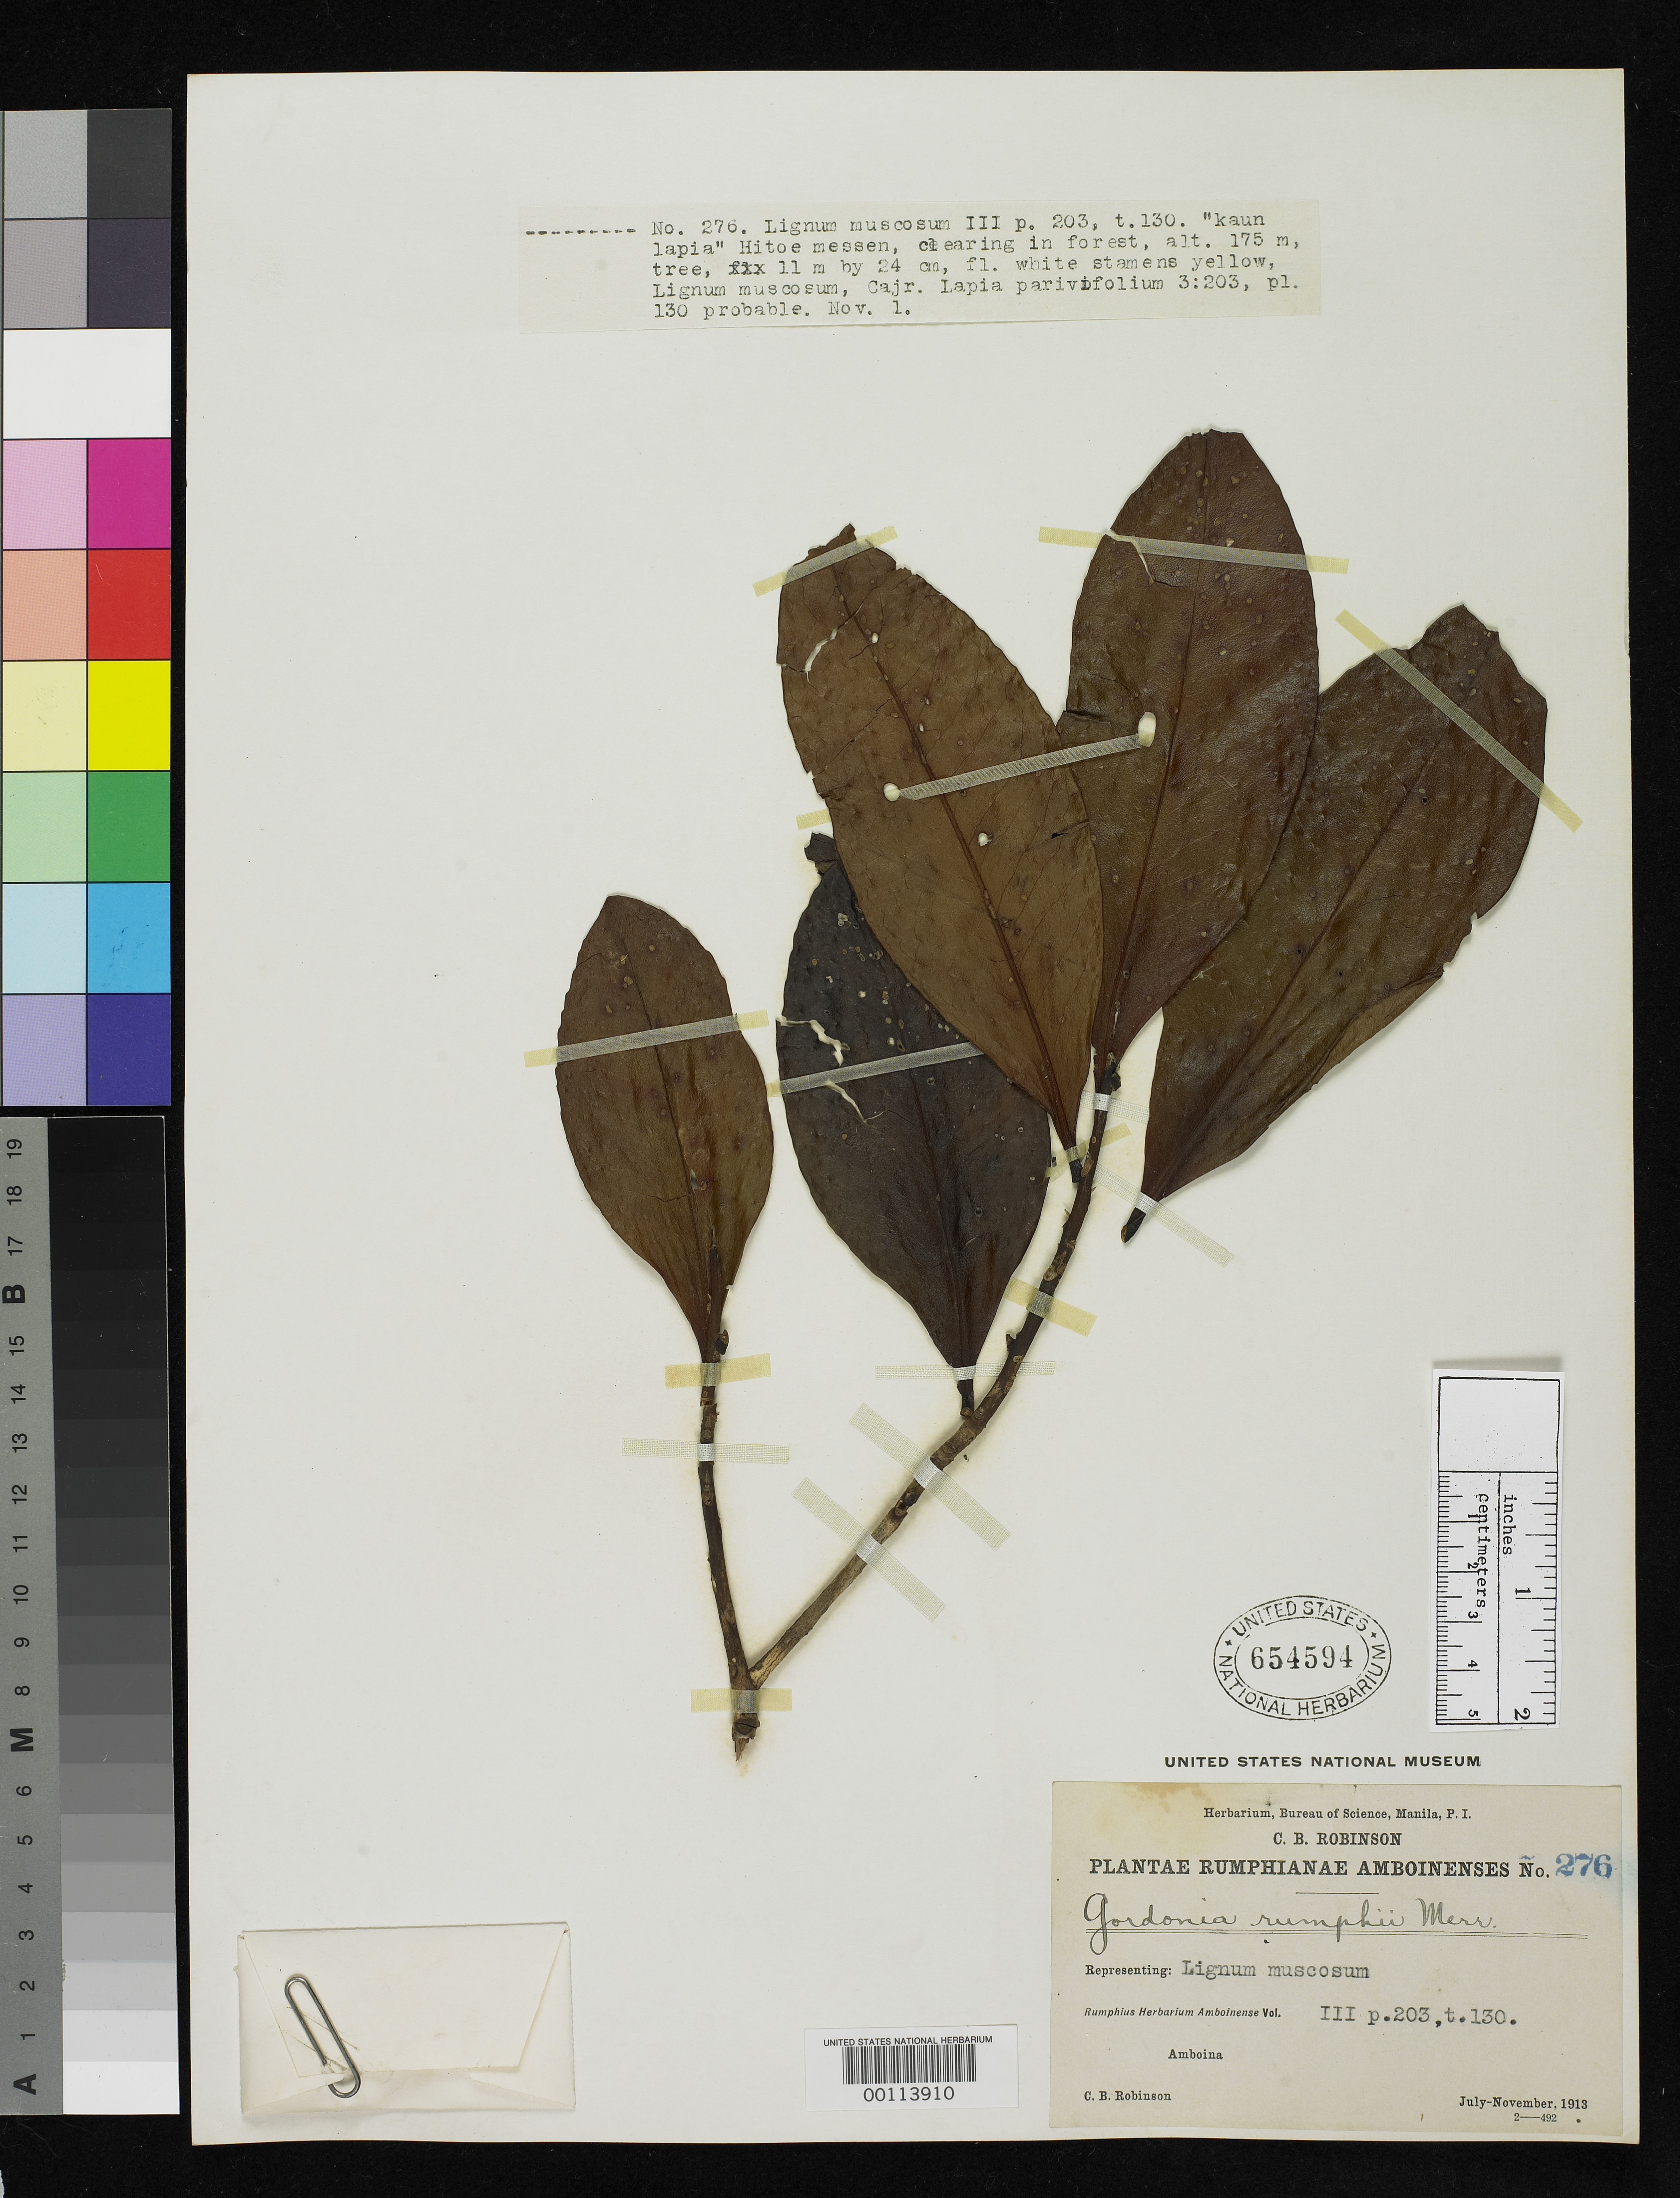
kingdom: Plantae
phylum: Tracheophyta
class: Magnoliopsida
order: Ericales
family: Theaceae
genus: Gordonia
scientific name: Gordonia rumphii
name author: Merr.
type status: Type Fragment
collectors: C. Robinson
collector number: Rumphius Herb. 276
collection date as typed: Jul 1913 to -- Nov 1913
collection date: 1913-07/1913-11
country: Indonesia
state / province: Maluku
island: Amboina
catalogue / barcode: US 654594